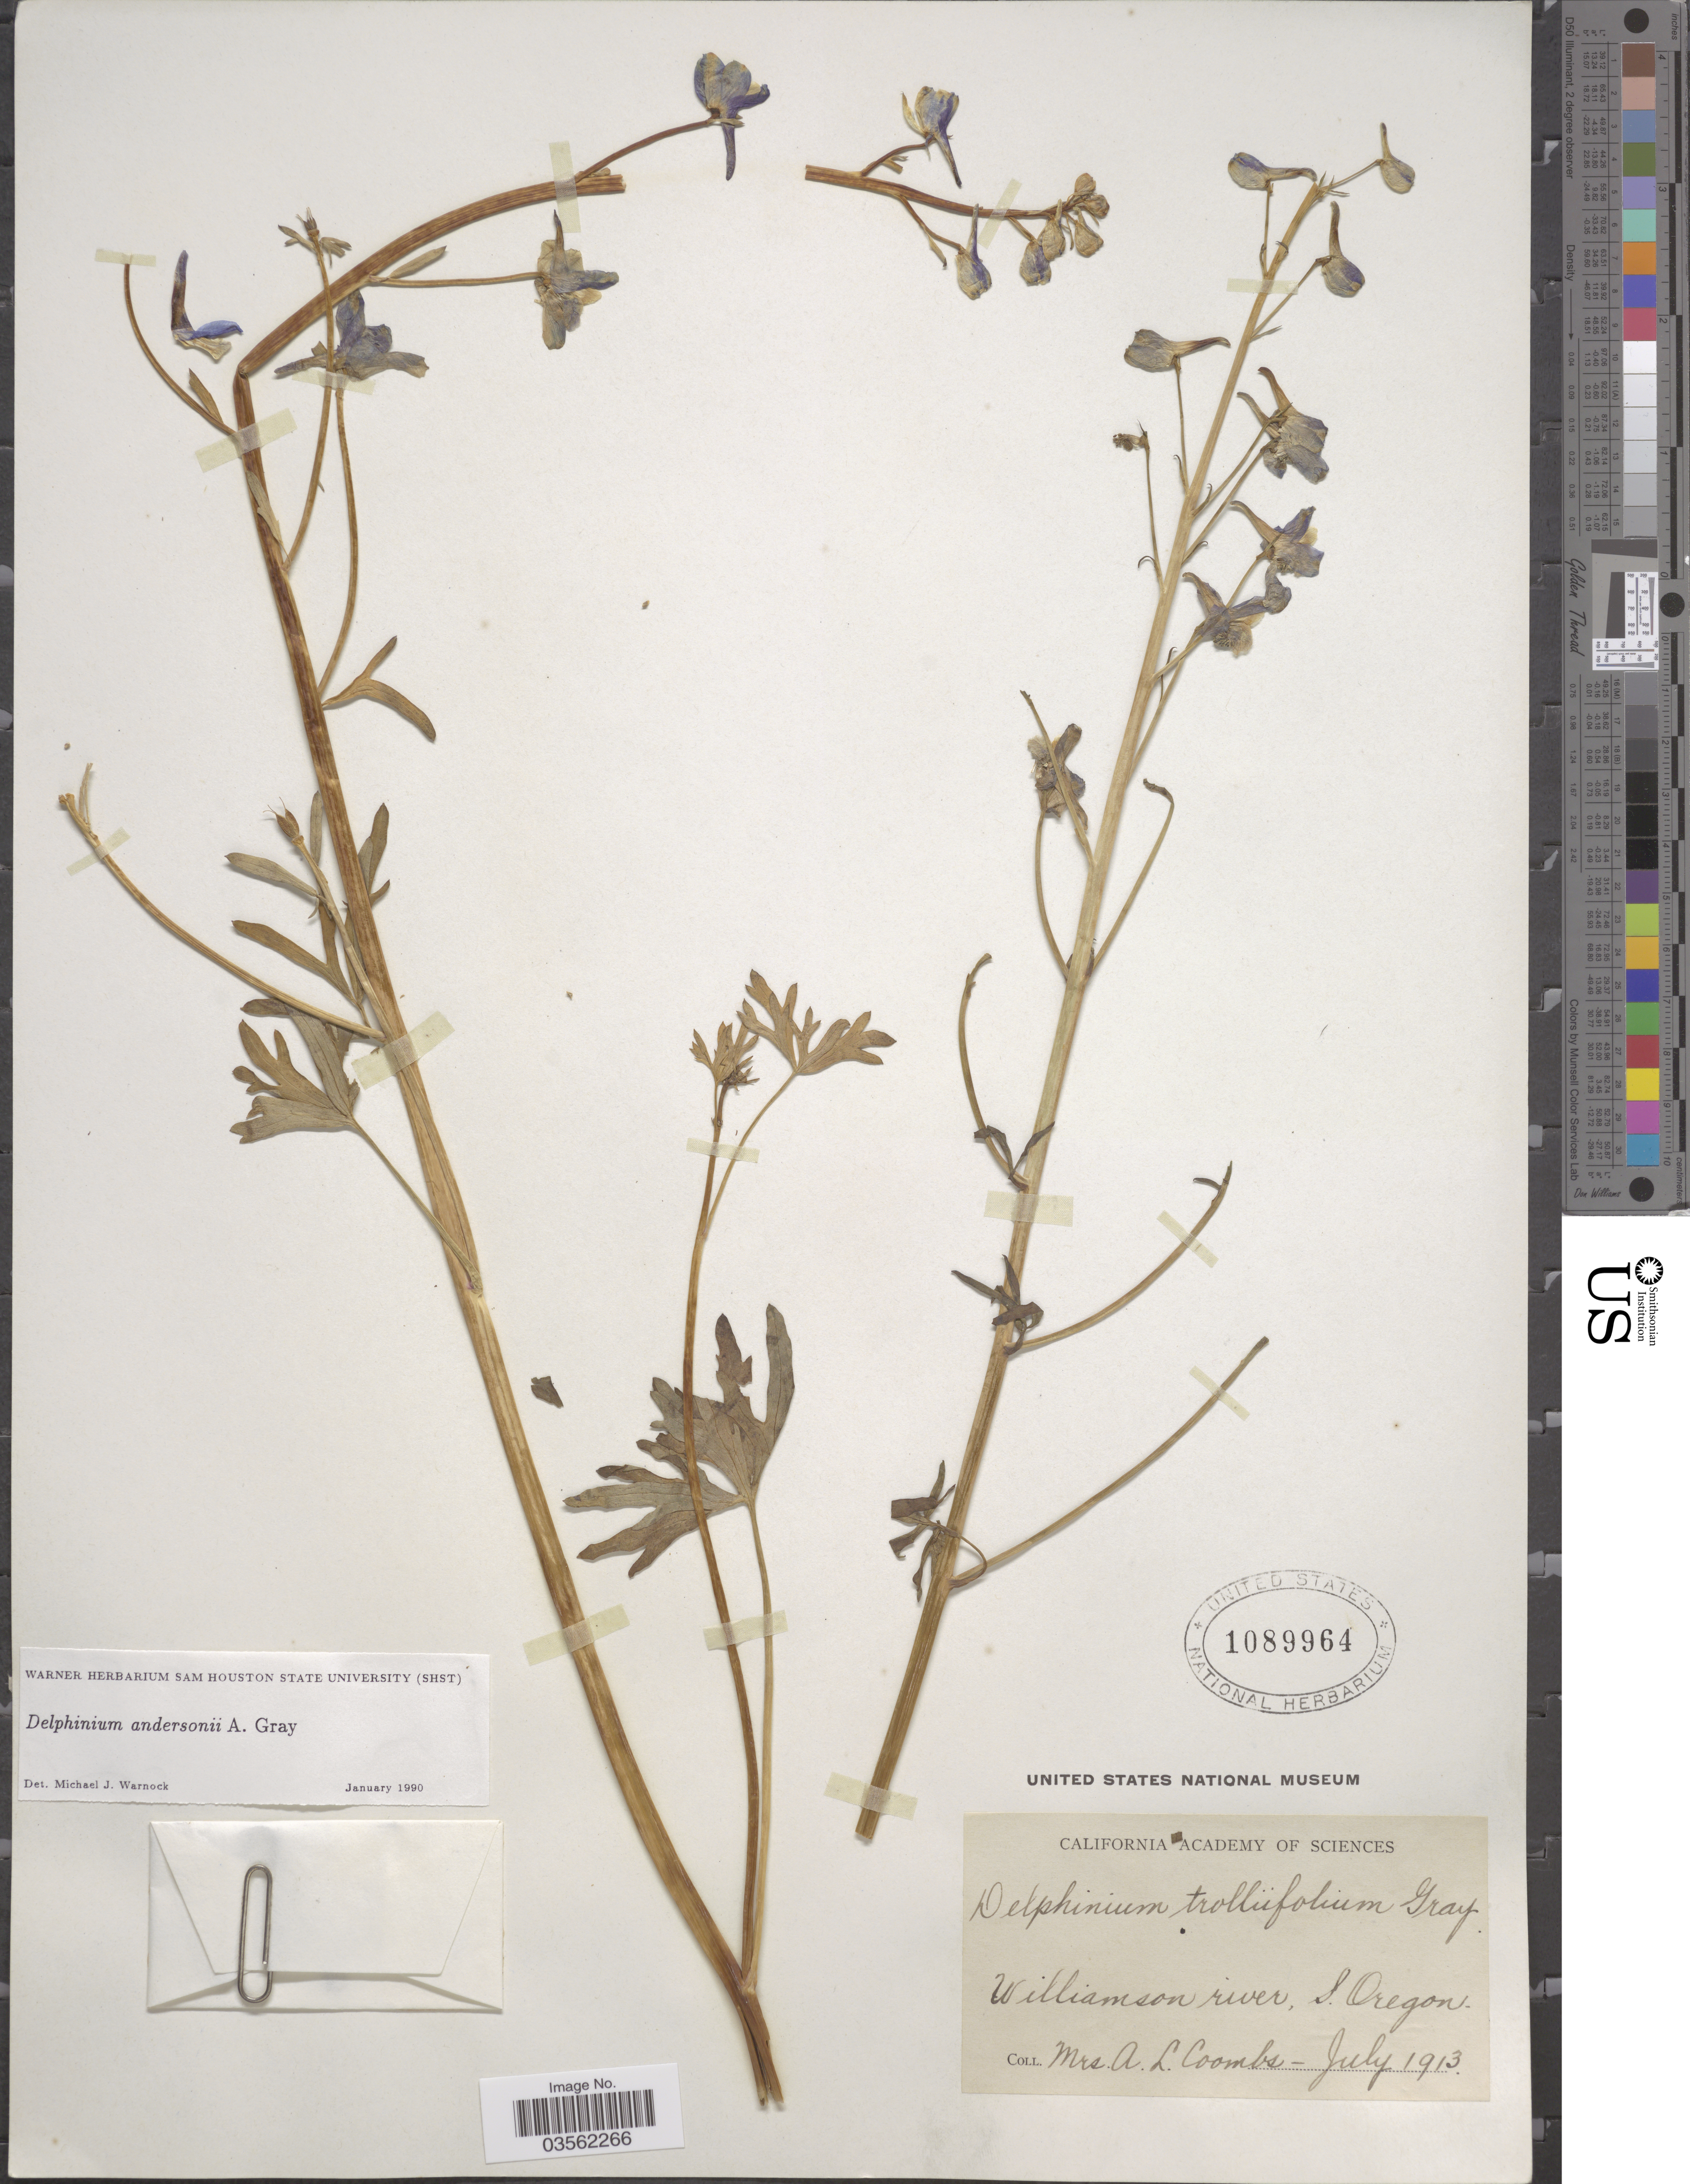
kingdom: Plantae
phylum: Tracheophyta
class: Magnoliopsida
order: Ranunculales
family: Ranunculaceae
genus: Delphinium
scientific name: Delphinium andersonii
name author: A. Gray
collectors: A. Coombs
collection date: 1913-07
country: United States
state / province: Oregon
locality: Williamson river, S. Oregon.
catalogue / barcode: US 1089964